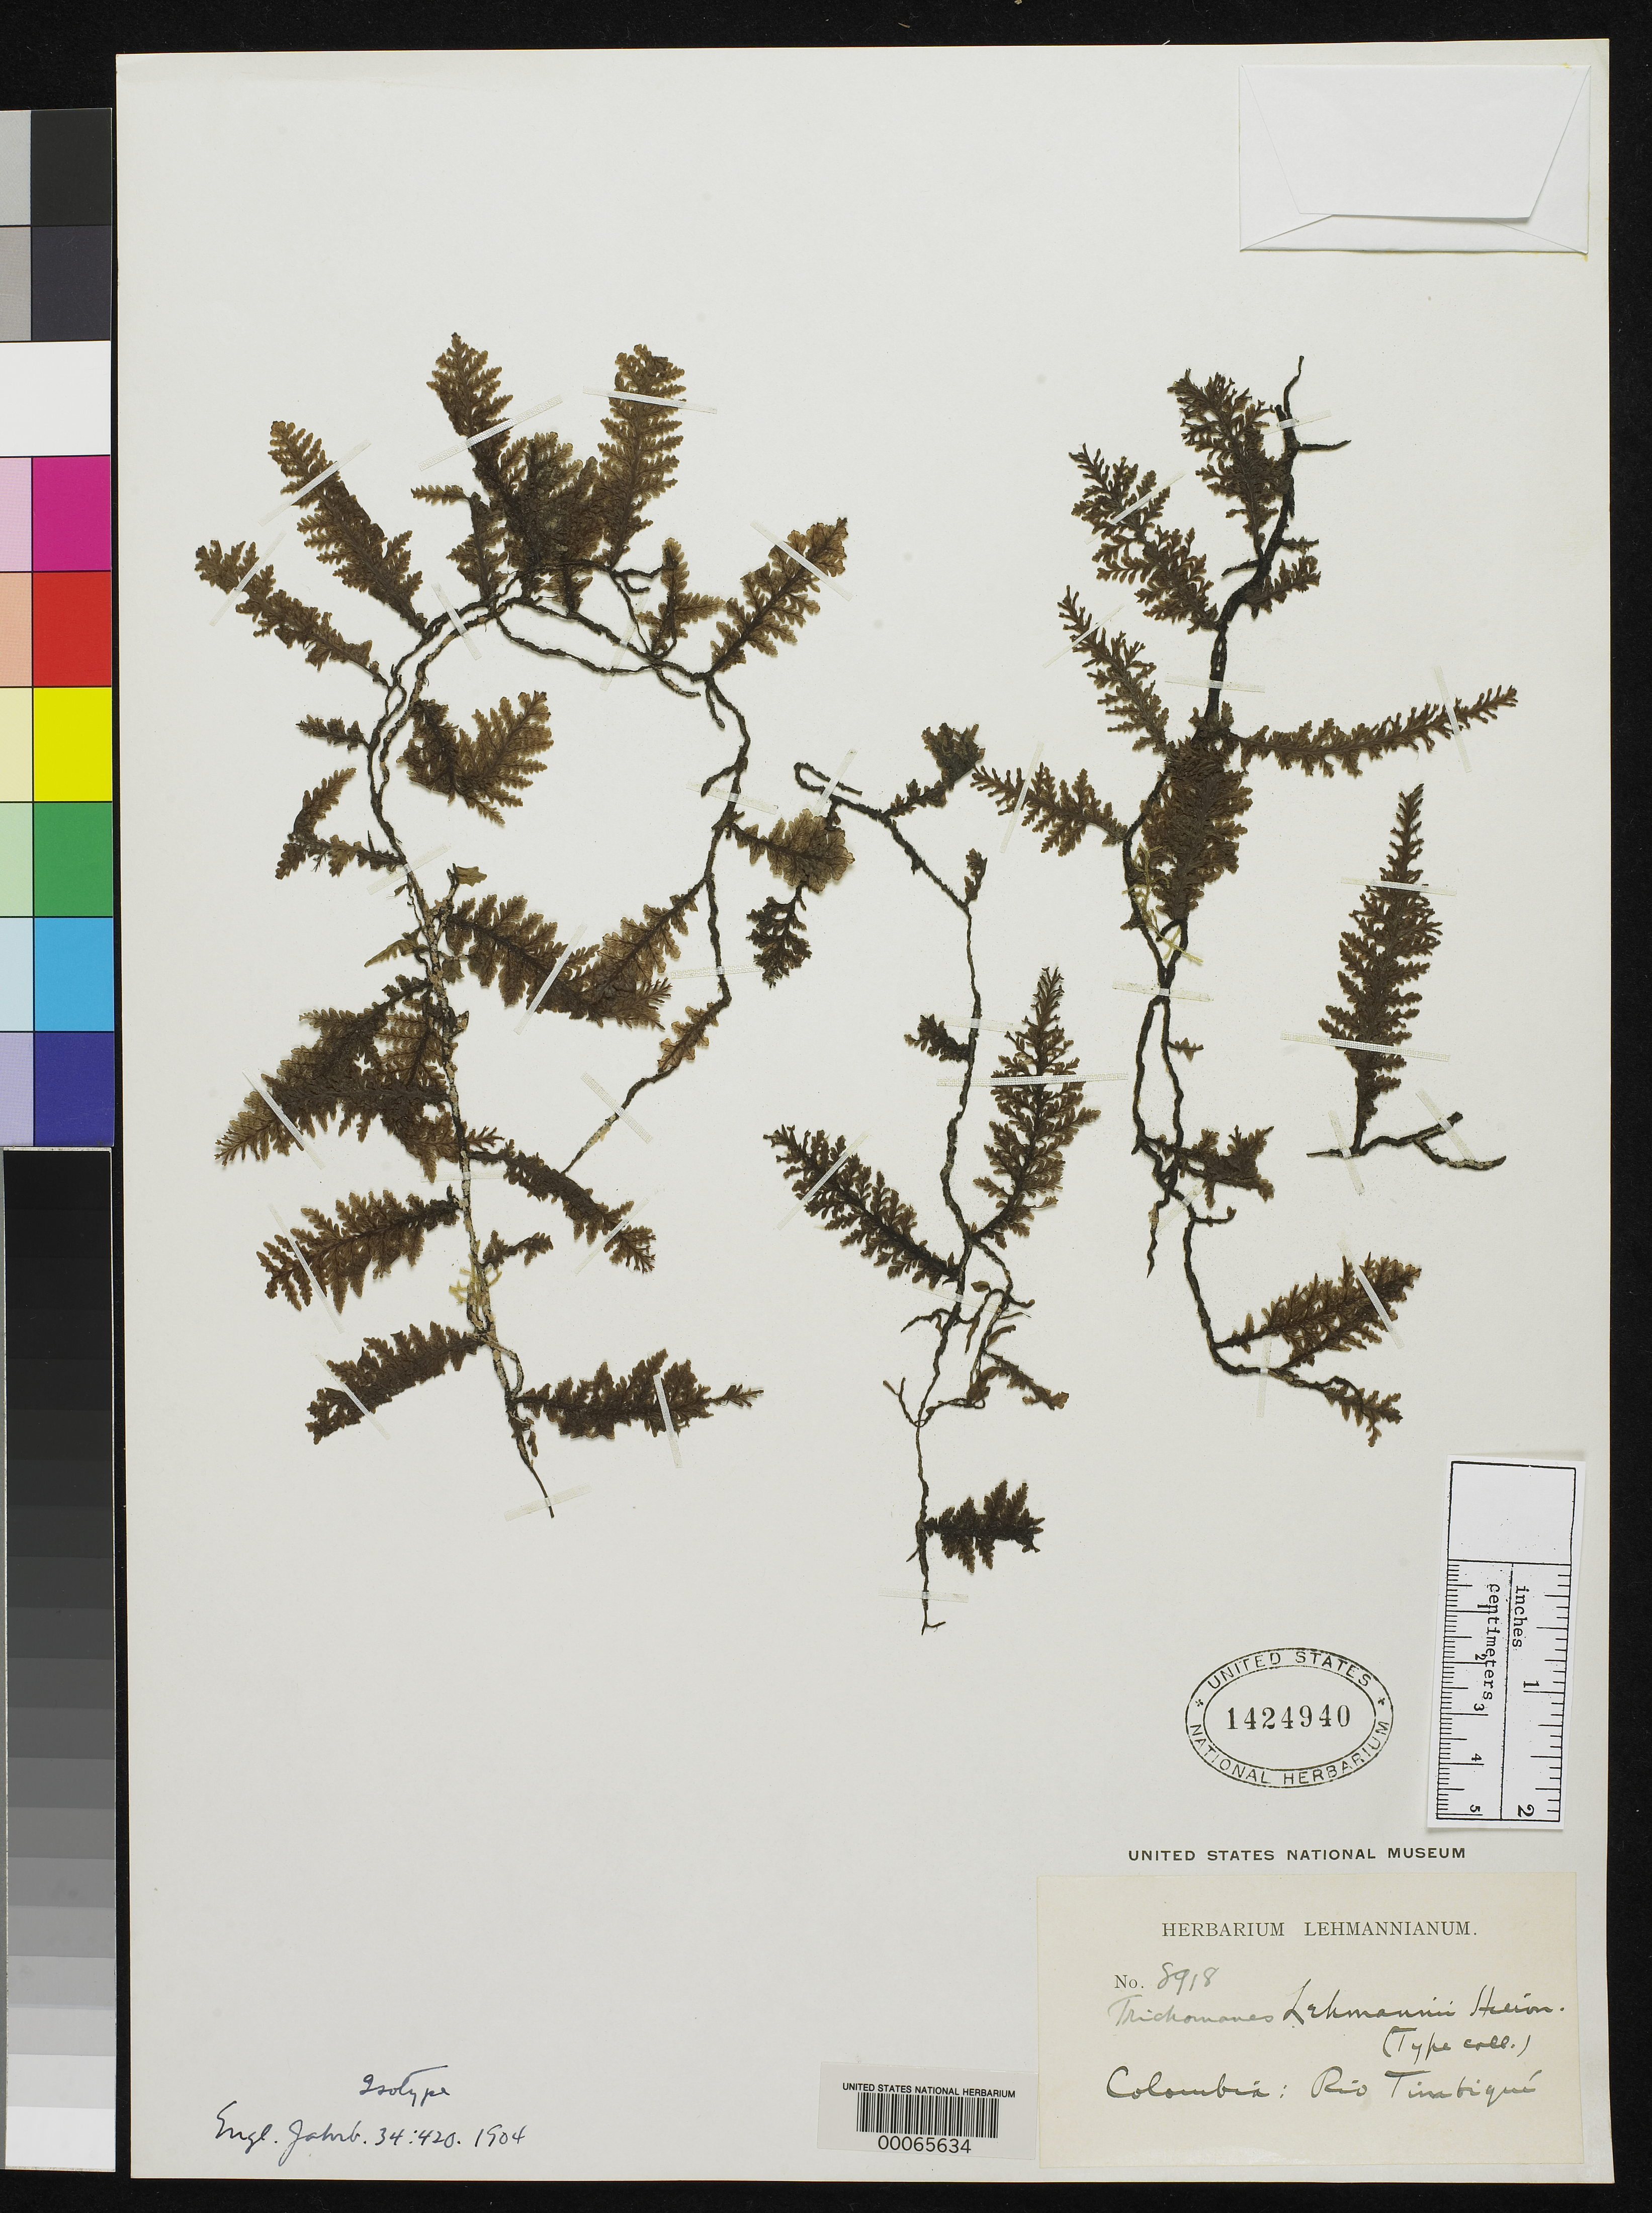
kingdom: Plantae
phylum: Tracheophyta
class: Polypodiopsida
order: Hymenophyllales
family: Hymenophyllaceae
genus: Trichomanes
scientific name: Trichomanes lehmannii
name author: Hieron.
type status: Isotype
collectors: F. C. Lehmann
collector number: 8918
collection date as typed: Mar 1899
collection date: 1899-03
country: Colombia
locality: Rio Timbiqu.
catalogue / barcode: US 1424940